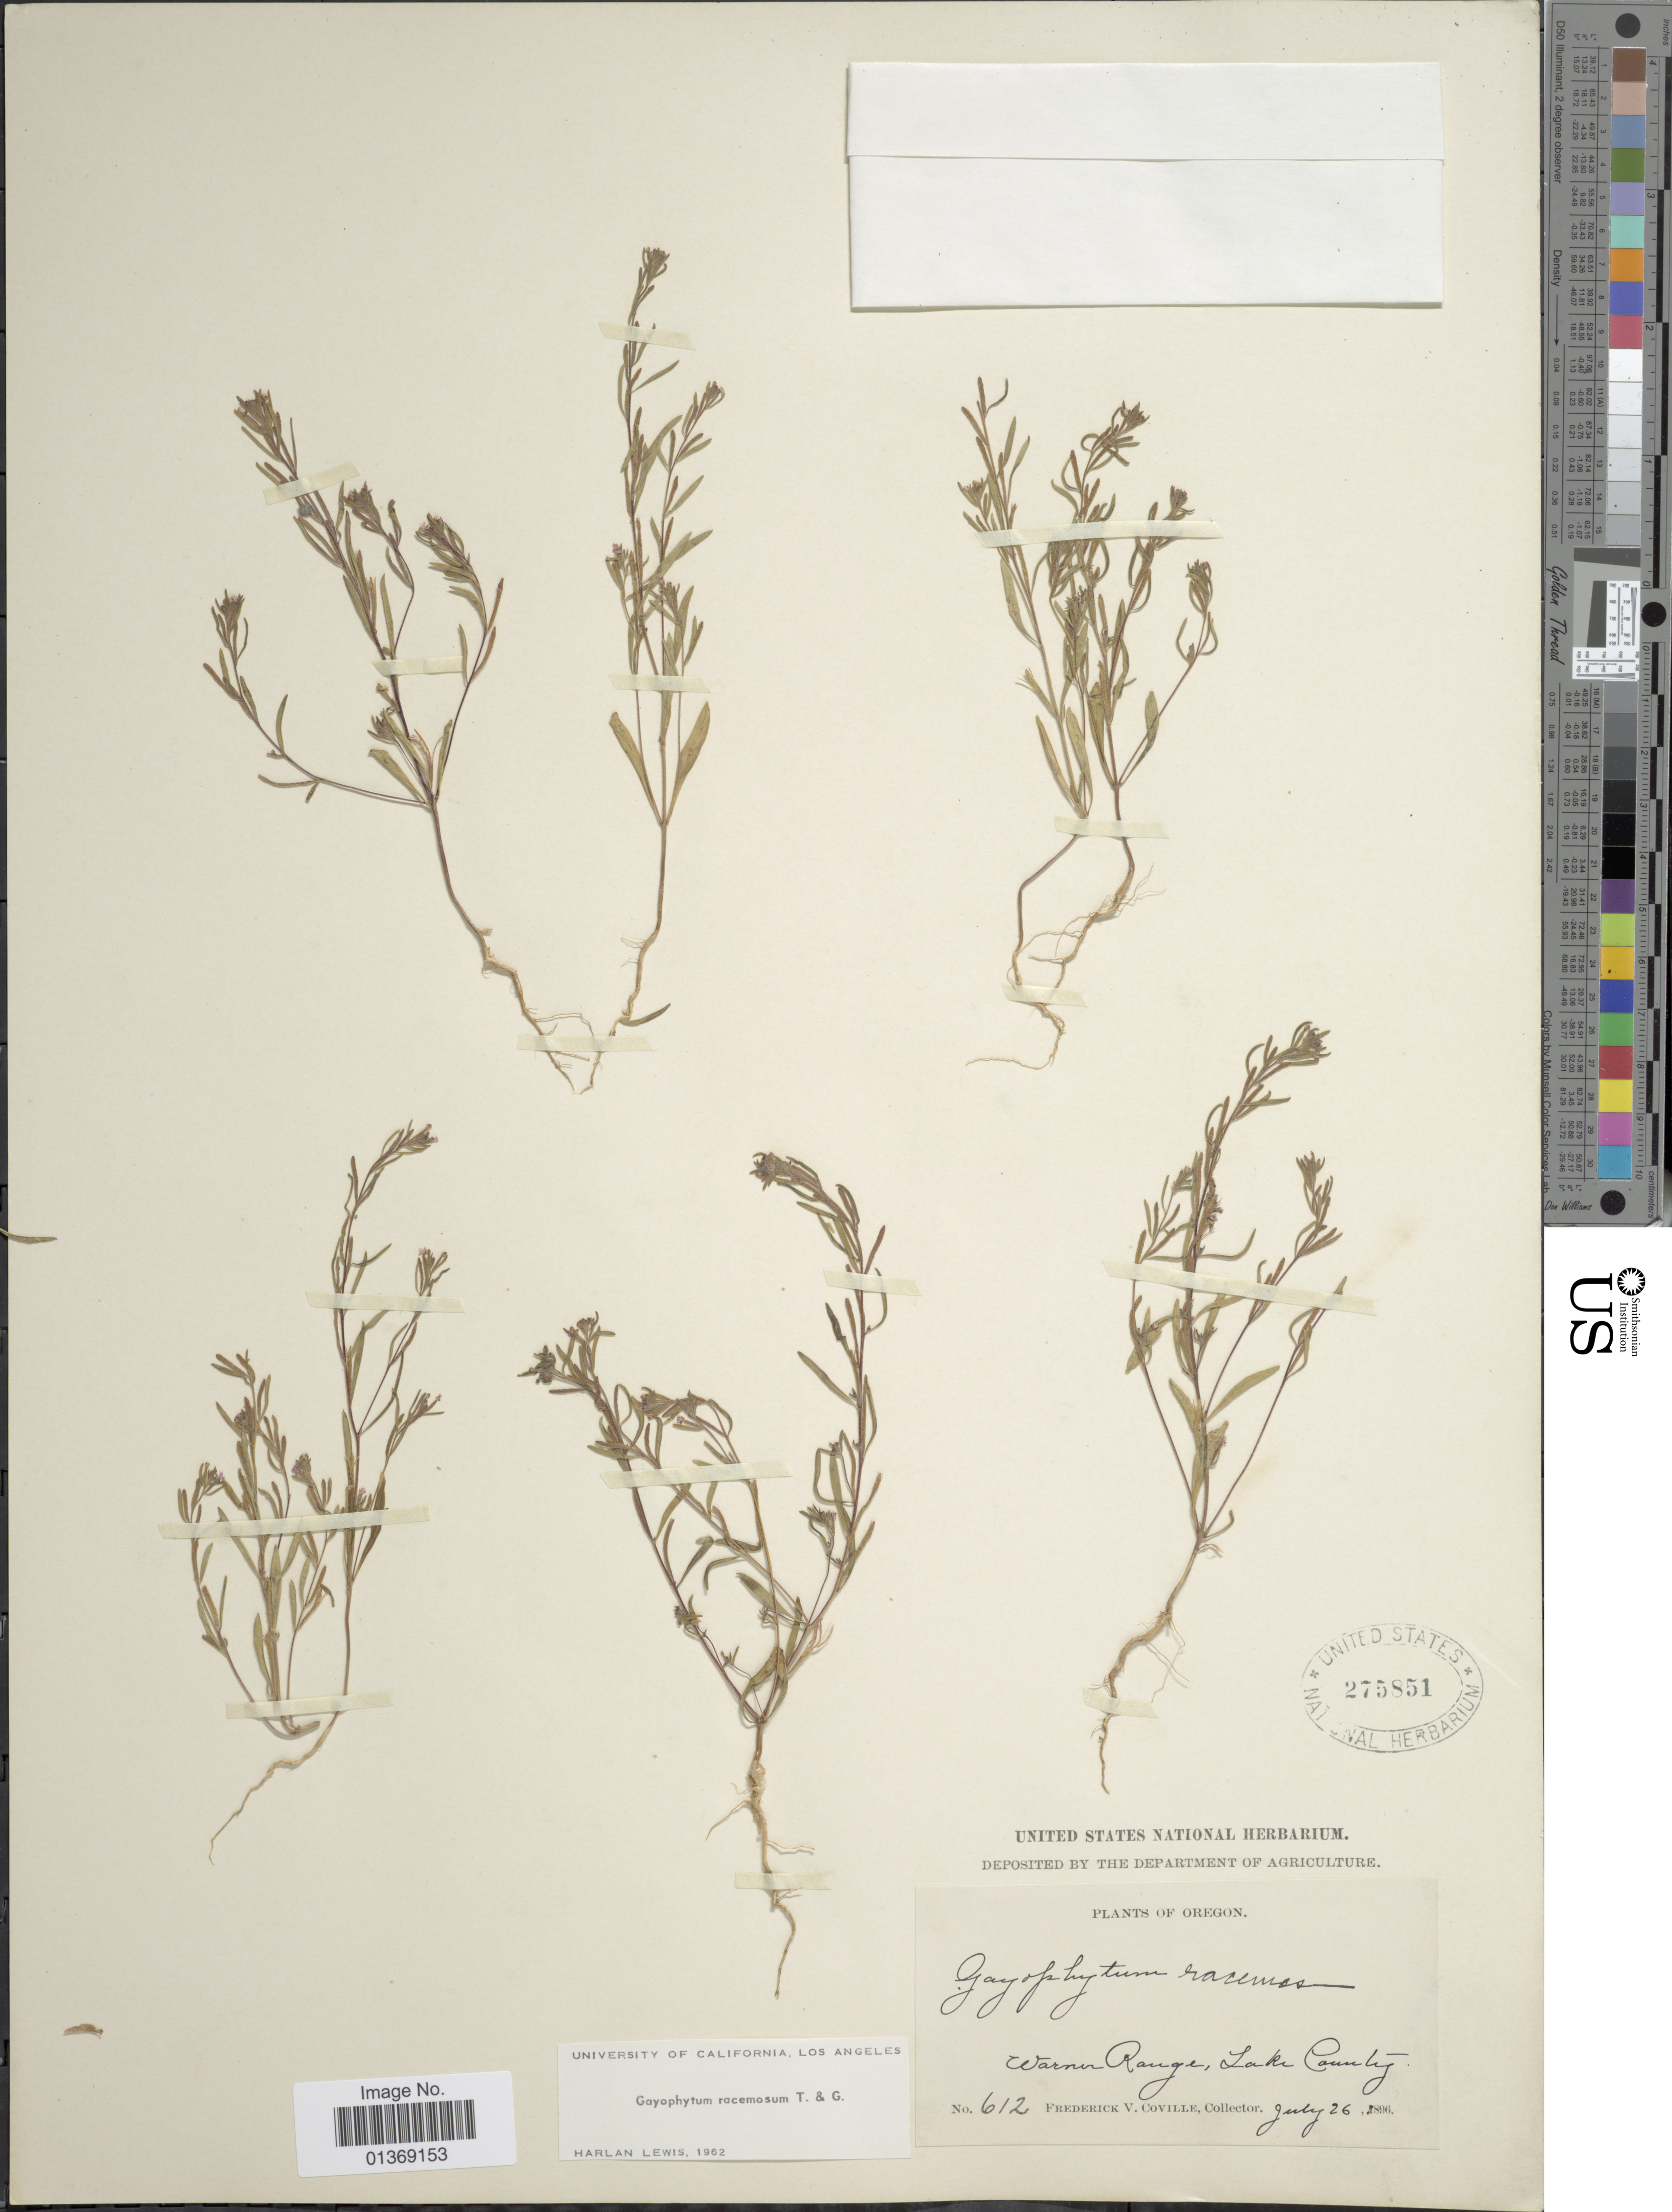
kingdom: Plantae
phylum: Tracheophyta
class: Magnoliopsida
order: Myrtales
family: Onagraceae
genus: Gayophytum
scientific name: Gayophytum racemosum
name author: Torr. & A. Gray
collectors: F. V. Coville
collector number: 612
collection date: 1896-07-26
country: United States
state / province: Oregon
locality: Warner Range, Lake County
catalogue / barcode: US 275851